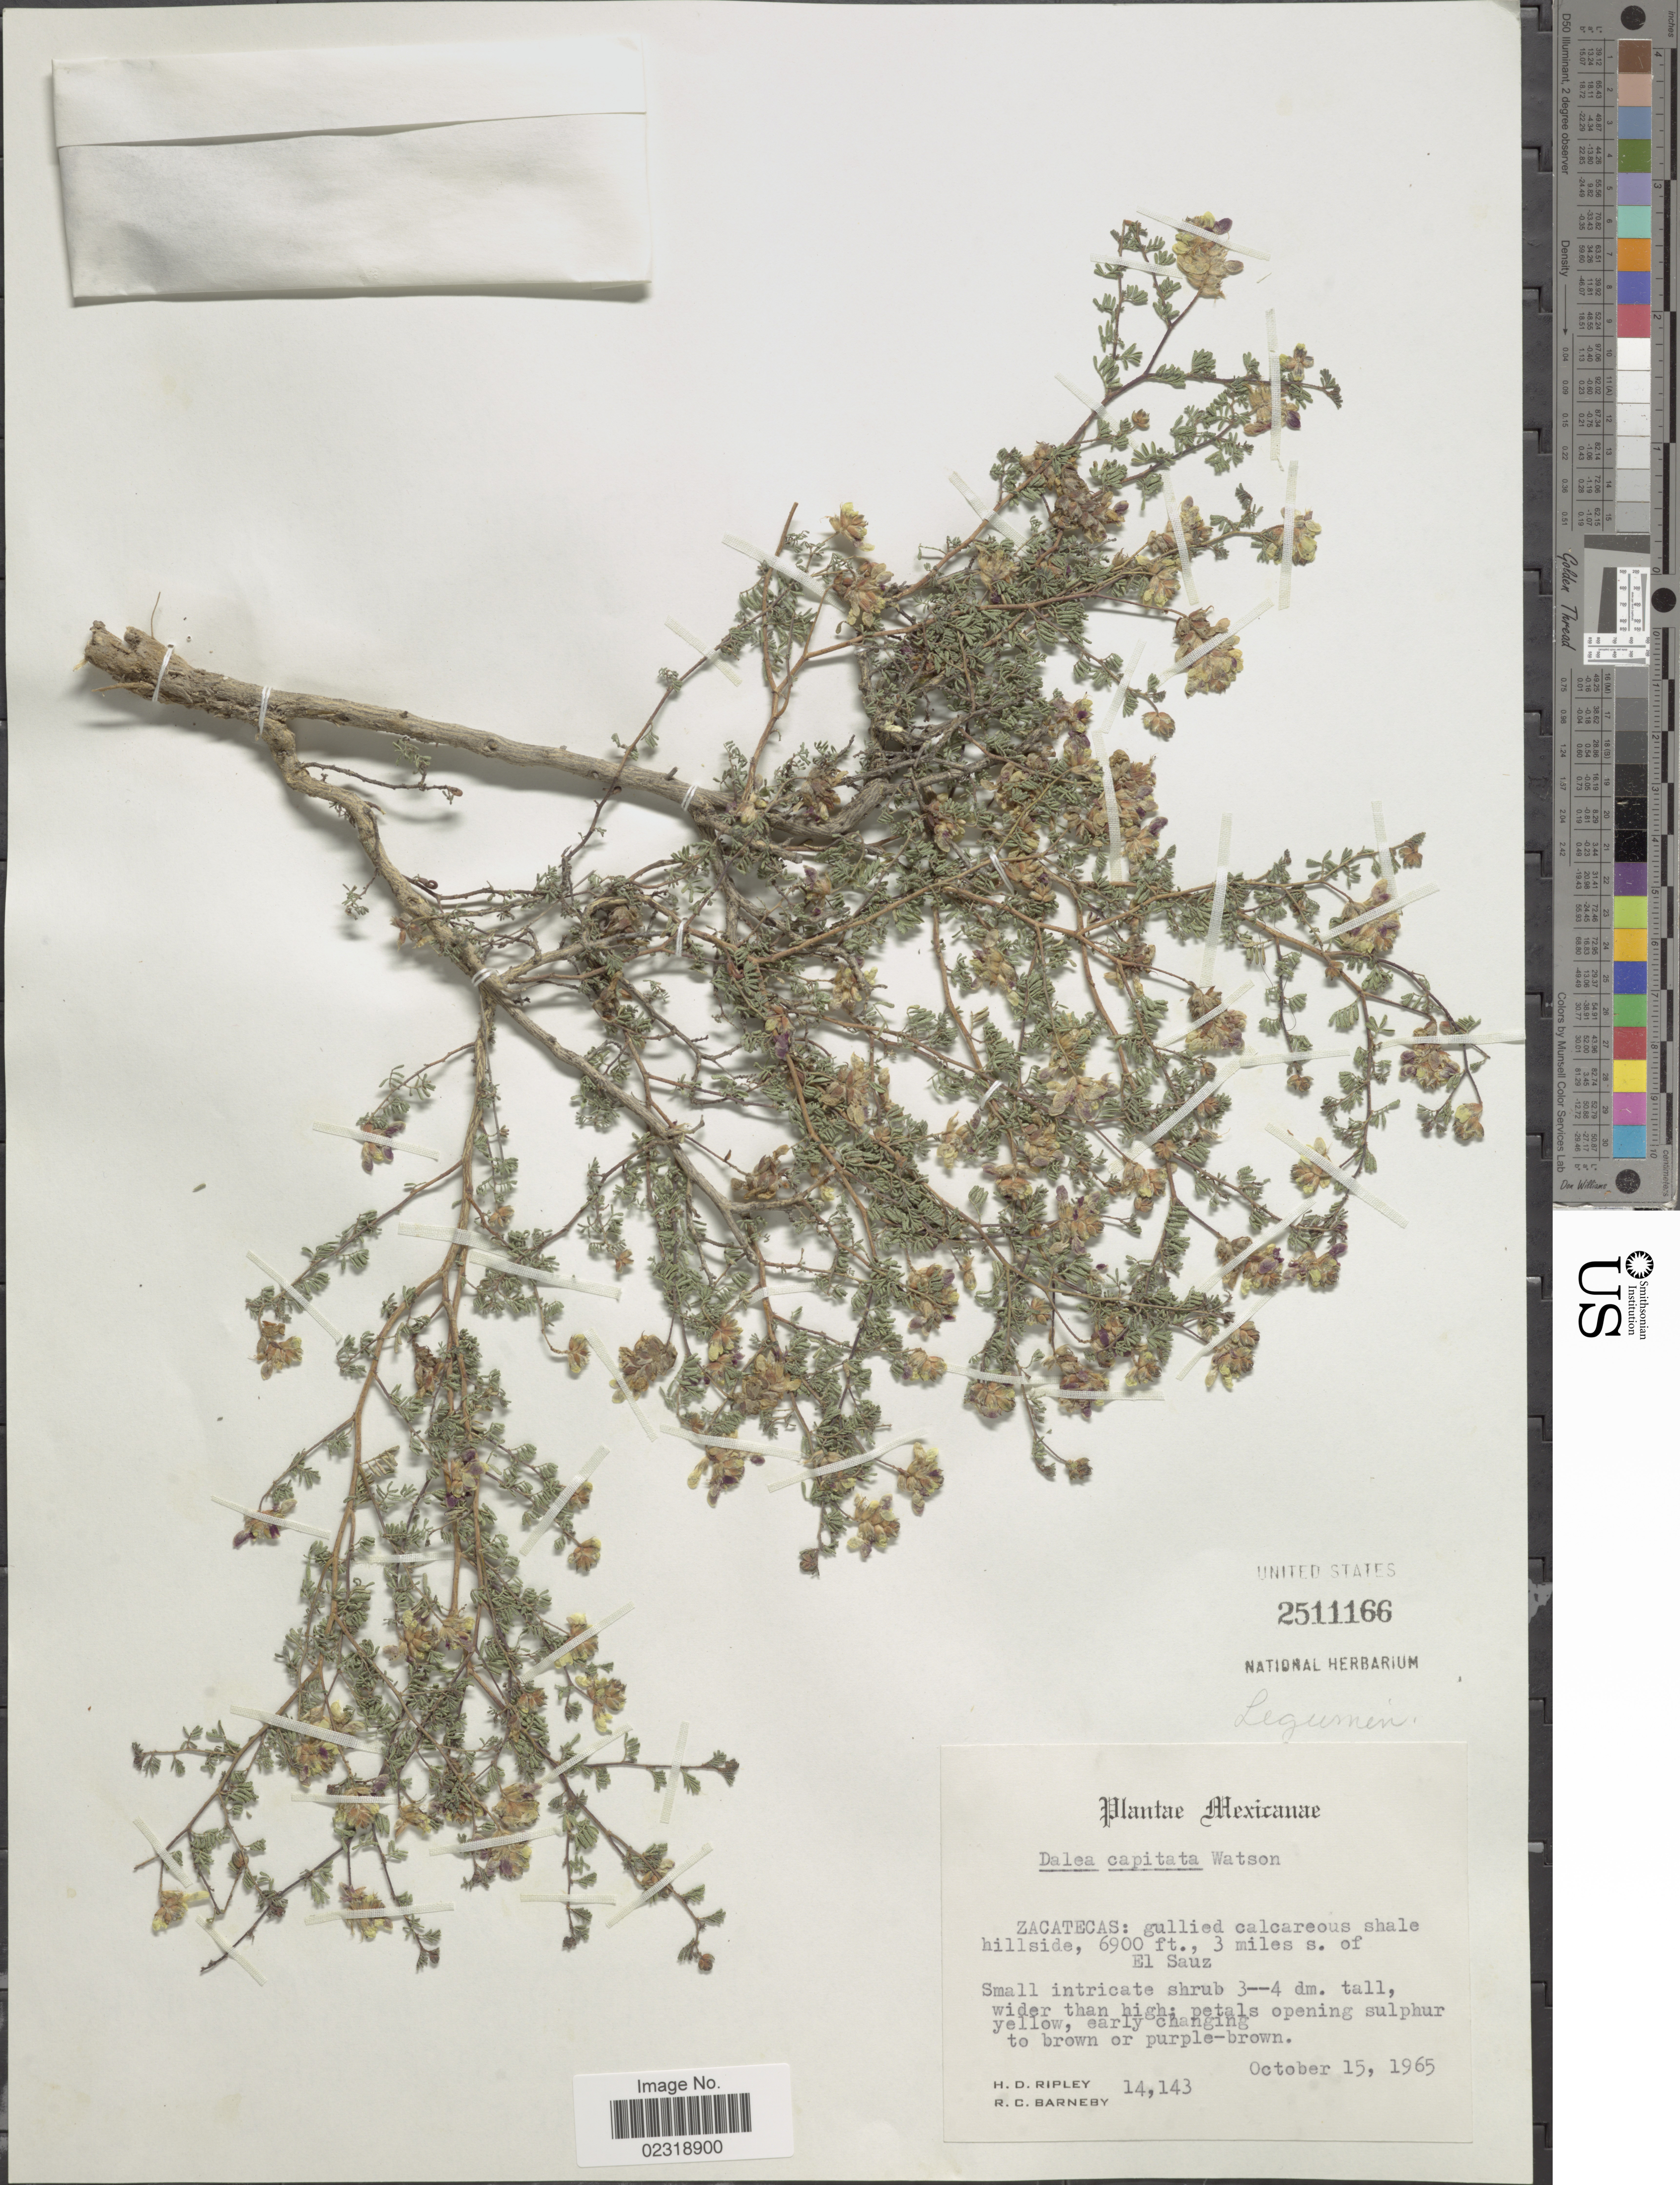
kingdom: Plantae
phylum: Tracheophyta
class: Magnoliopsida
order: Fabales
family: Fabaceae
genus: Dalea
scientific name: Dalea capitata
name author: S. Watson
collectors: H. Ripley & R. C. Barneby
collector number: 14143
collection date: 1965-10-15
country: Mexico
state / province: Zacatecas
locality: Gullies calcareous shale hillside, 3 miles s. of El Sauz.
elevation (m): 2103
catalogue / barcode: US 2511166